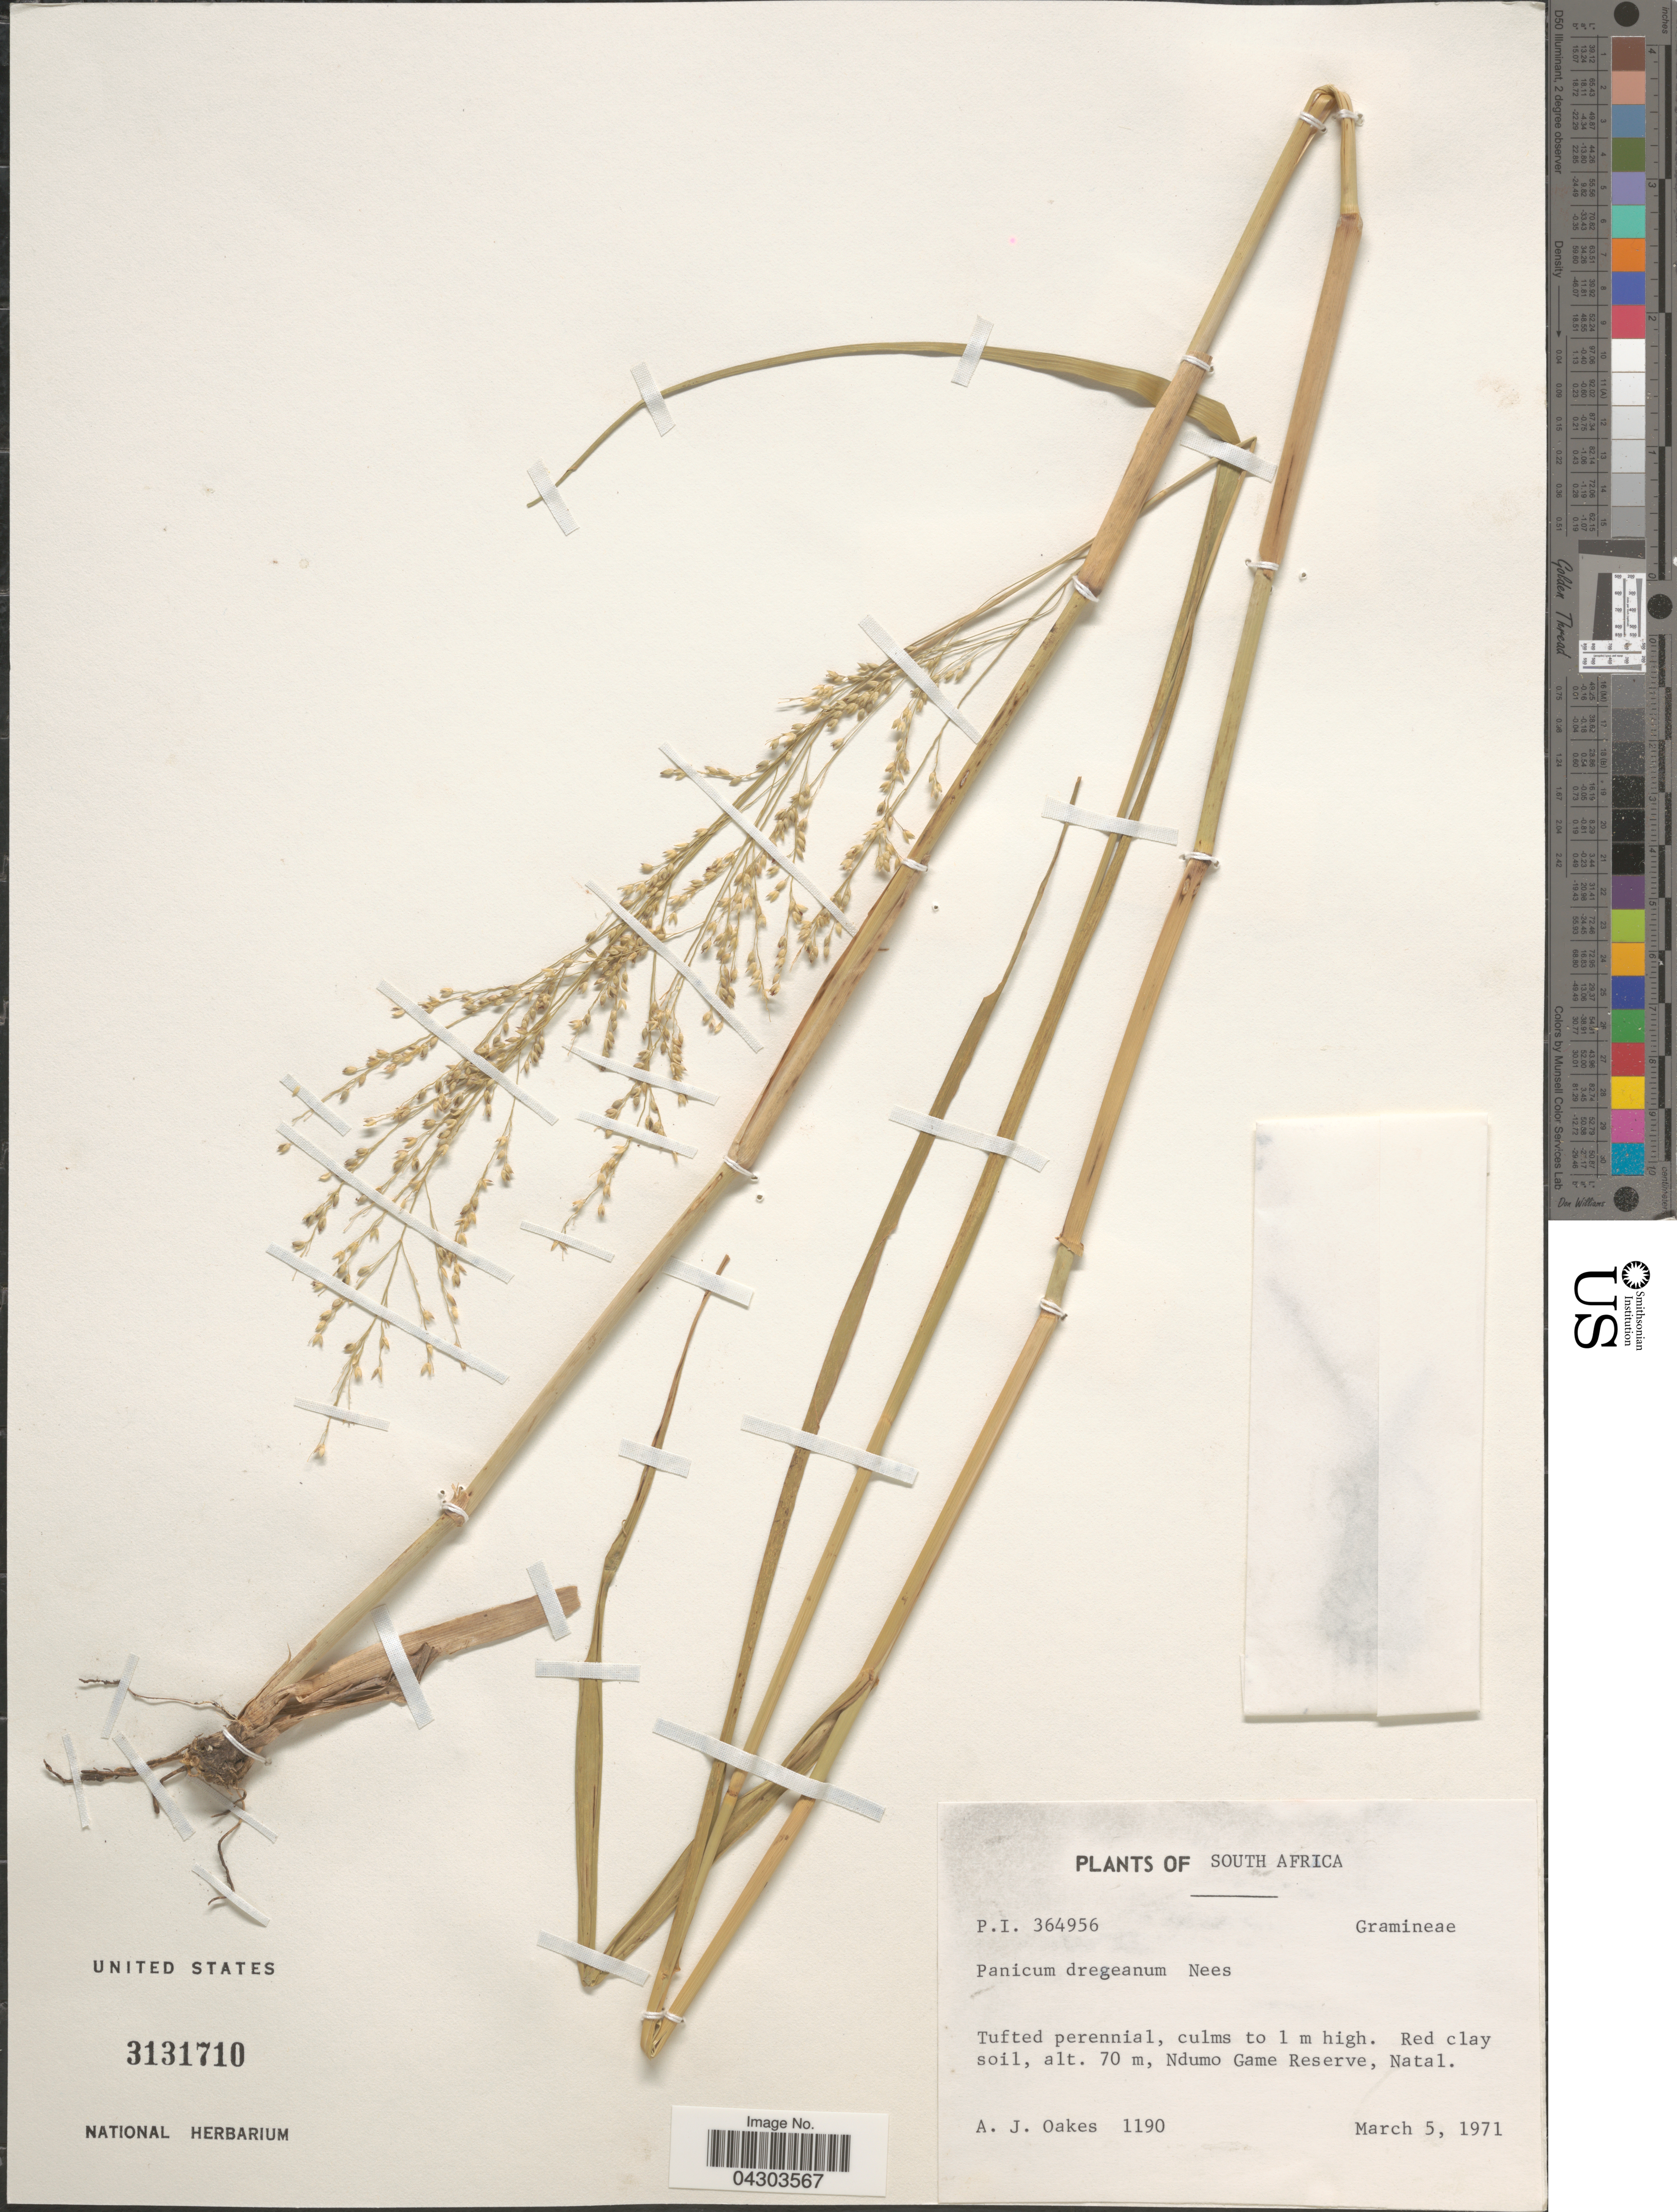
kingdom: Plantae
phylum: Tracheophyta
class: Liliopsida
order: Poales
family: Poaceae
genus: Panicum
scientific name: Panicum dregeanum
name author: Nees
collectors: A. Oakes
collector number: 1190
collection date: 1971-03-05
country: South Africa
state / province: KwaZulu-Natal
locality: Red clay soil, Ndumo Game Reserve, Natal.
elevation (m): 70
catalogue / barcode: US 3131710